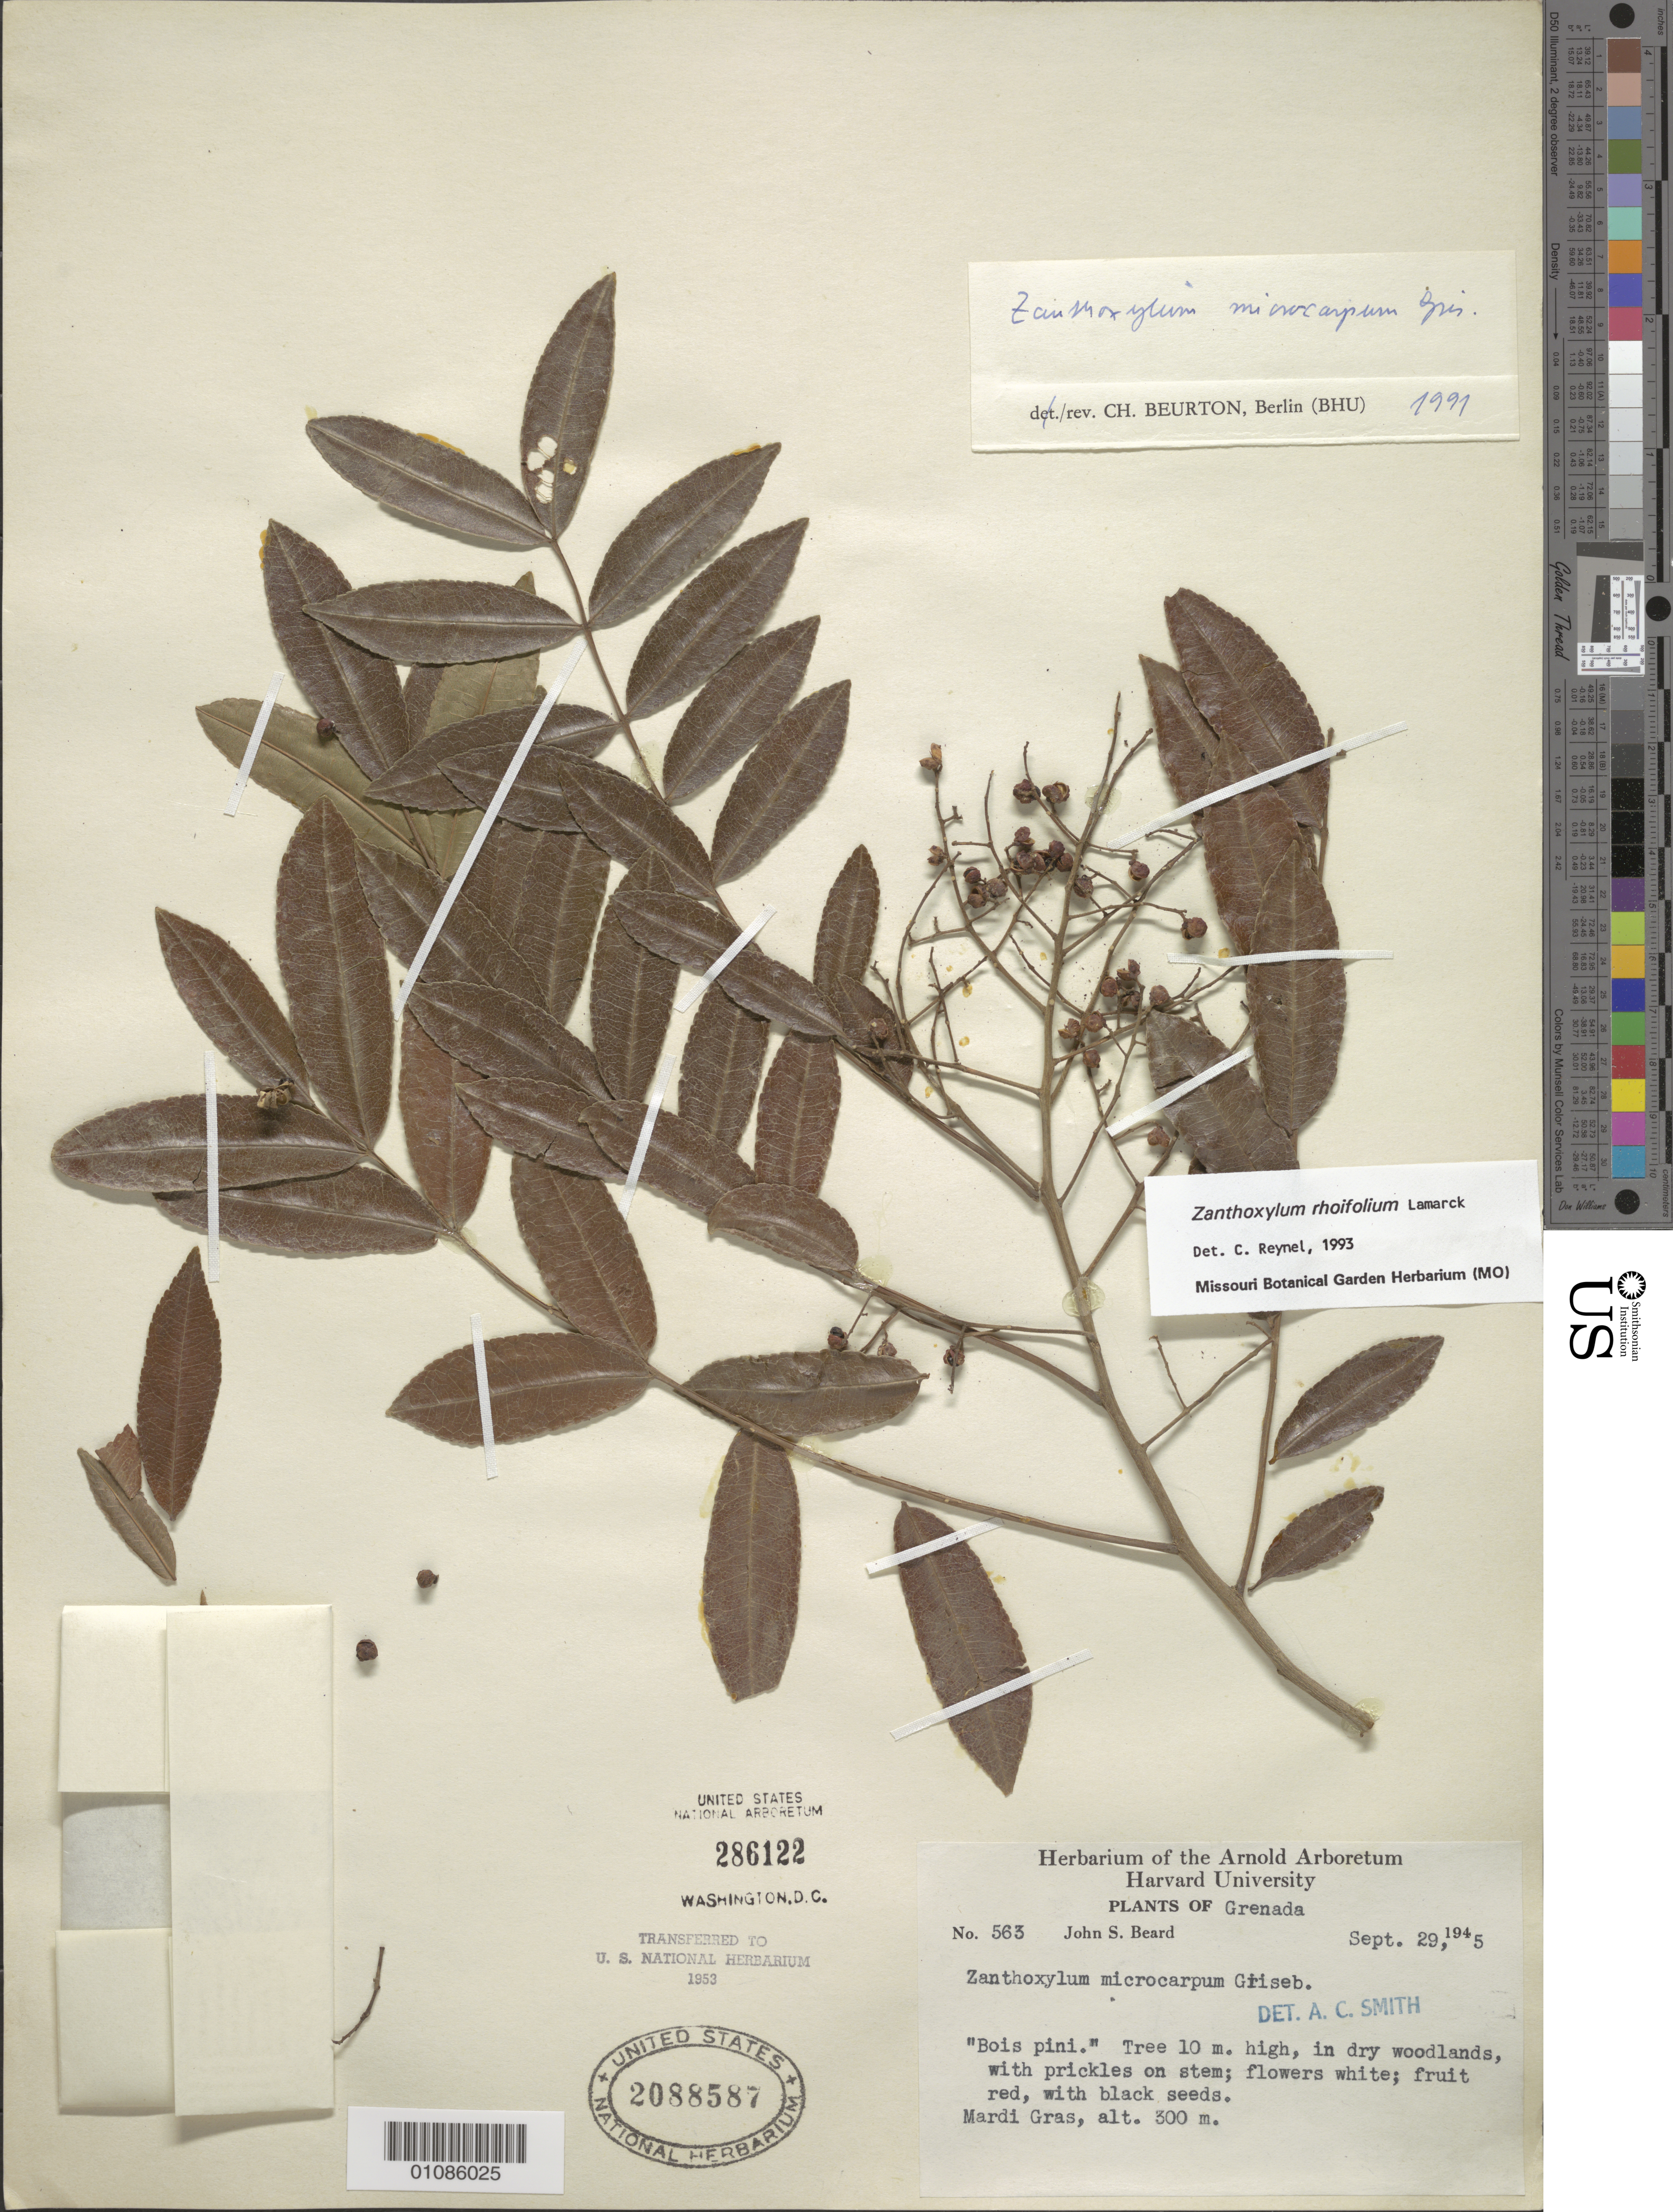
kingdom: Plantae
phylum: Tracheophyta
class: Magnoliopsida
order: Sapindales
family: Rutaceae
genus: Zanthoxylum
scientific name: Zanthoxylum microcarpum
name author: Griseb.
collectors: J. Beard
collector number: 563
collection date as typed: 29 Sep 1945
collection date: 1945-09-29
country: Grenada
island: Grenada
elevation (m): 300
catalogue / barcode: US 2088587